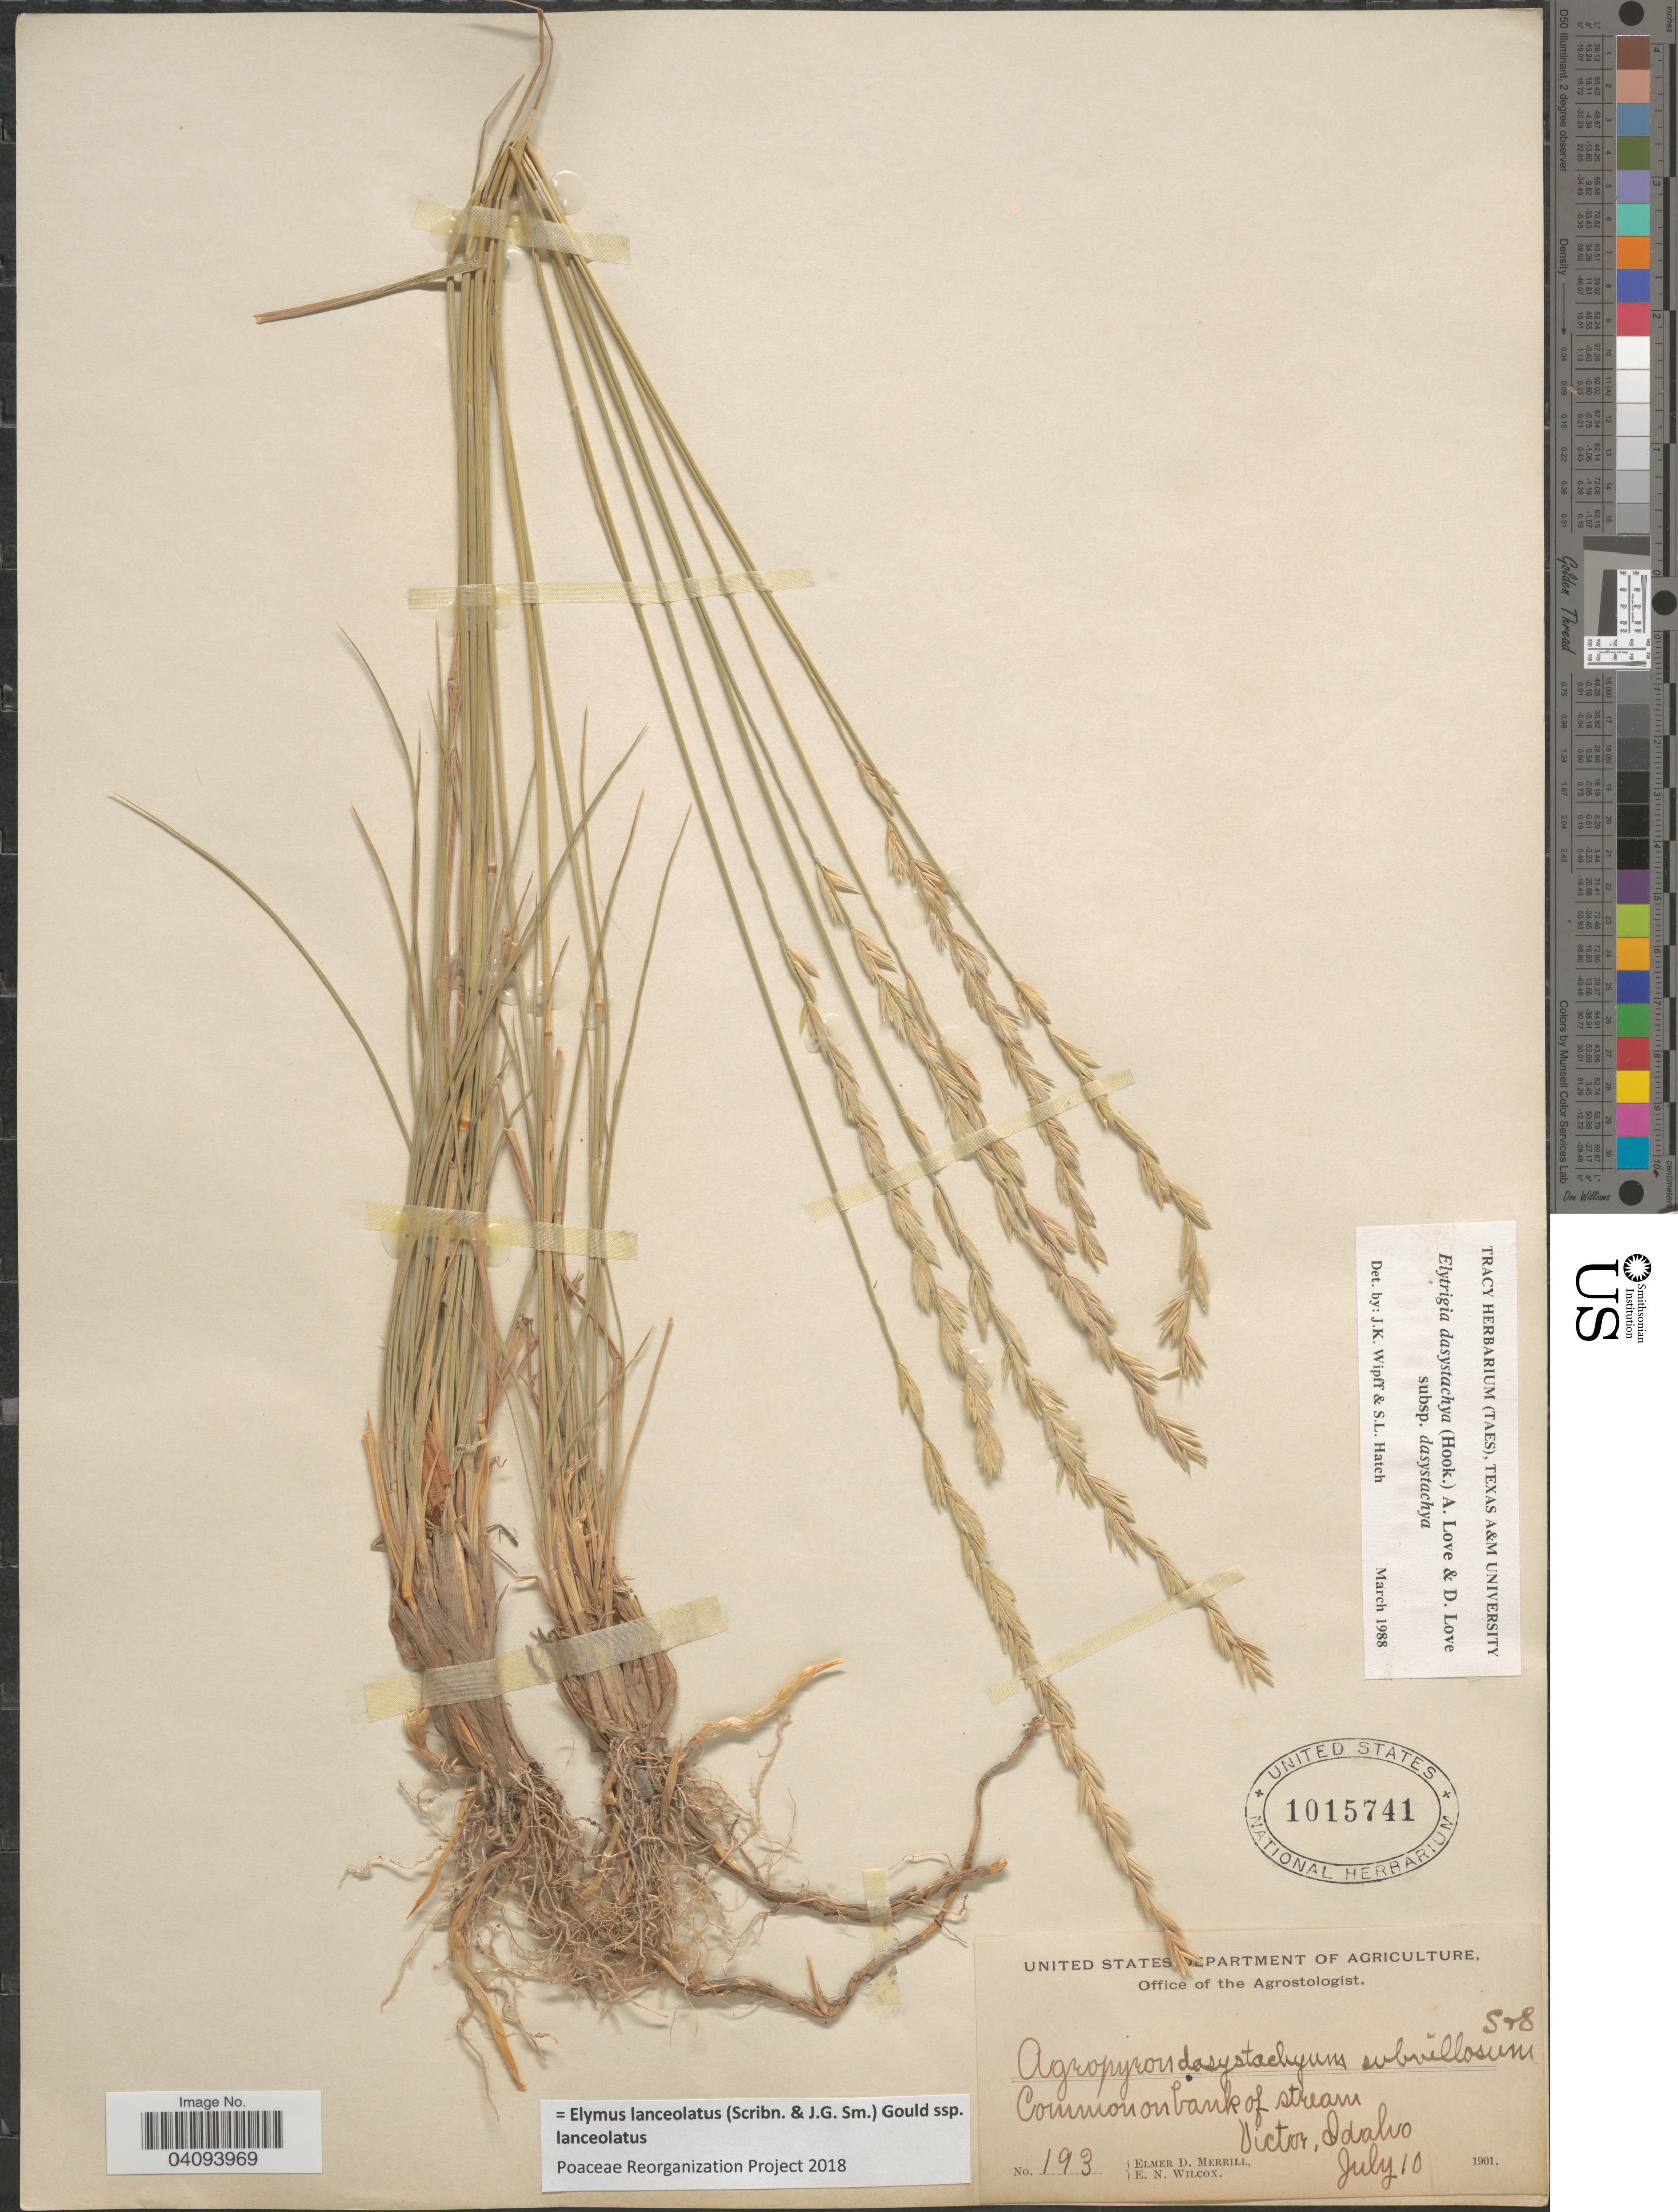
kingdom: Plantae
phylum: Tracheophyta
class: Liliopsida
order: Poales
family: Poaceae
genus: Elymus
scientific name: Elymus lanceolatus subsp. lanceolatus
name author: (Scribn. & J.G. Sm.) Gould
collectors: E. D. Merrill & E. Wilcox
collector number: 193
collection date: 1901-07-10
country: United States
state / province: Idaho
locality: Victor.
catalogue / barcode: US 1015741